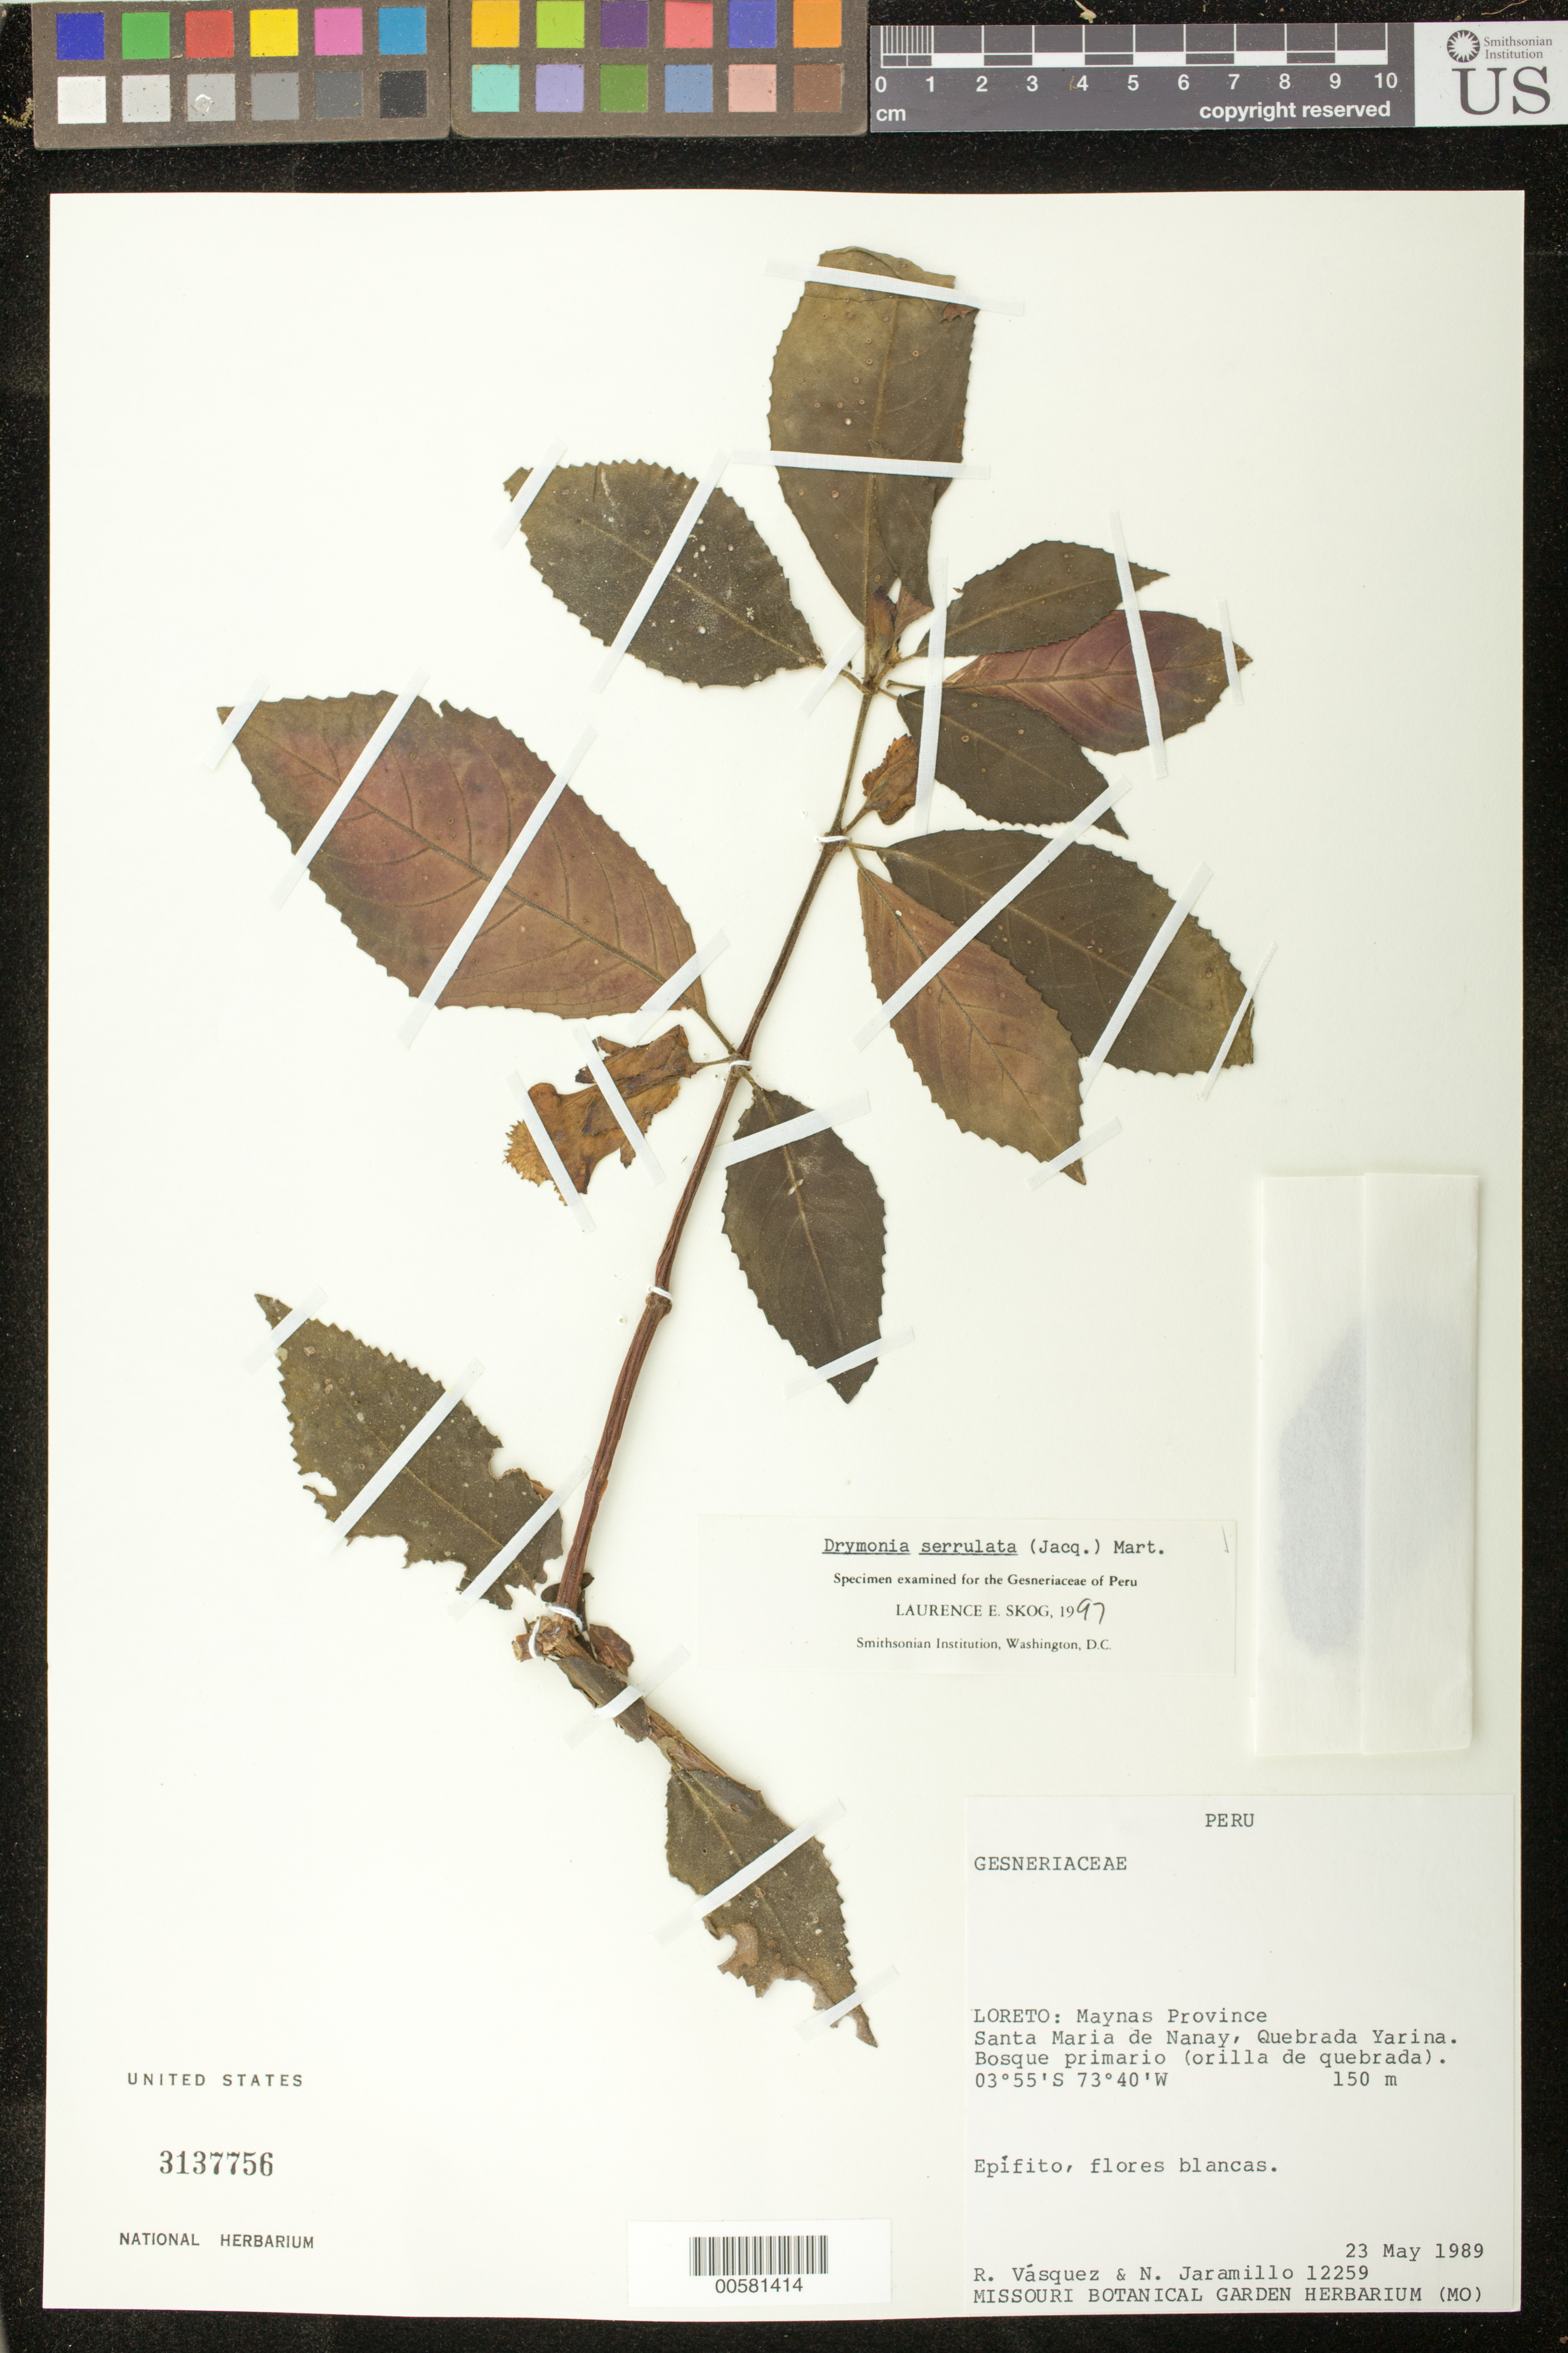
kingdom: Plantae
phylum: Tracheophyta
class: Magnoliopsida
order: Lamiales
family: Gesneriaceae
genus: Drymonia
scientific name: Drymonia serrulata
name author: (Jacq.) Mart.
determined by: Skog, Laurence E.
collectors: R. Vásquez & N. Jaramillo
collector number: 12259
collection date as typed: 23 May 1989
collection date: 1989-05-23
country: Peru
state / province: Loreto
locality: Prov. Maynas; Santa Maria de Nanay, Quebrada Yarina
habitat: Bosque primario (orilla de quebrada)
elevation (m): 150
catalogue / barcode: US 3137756